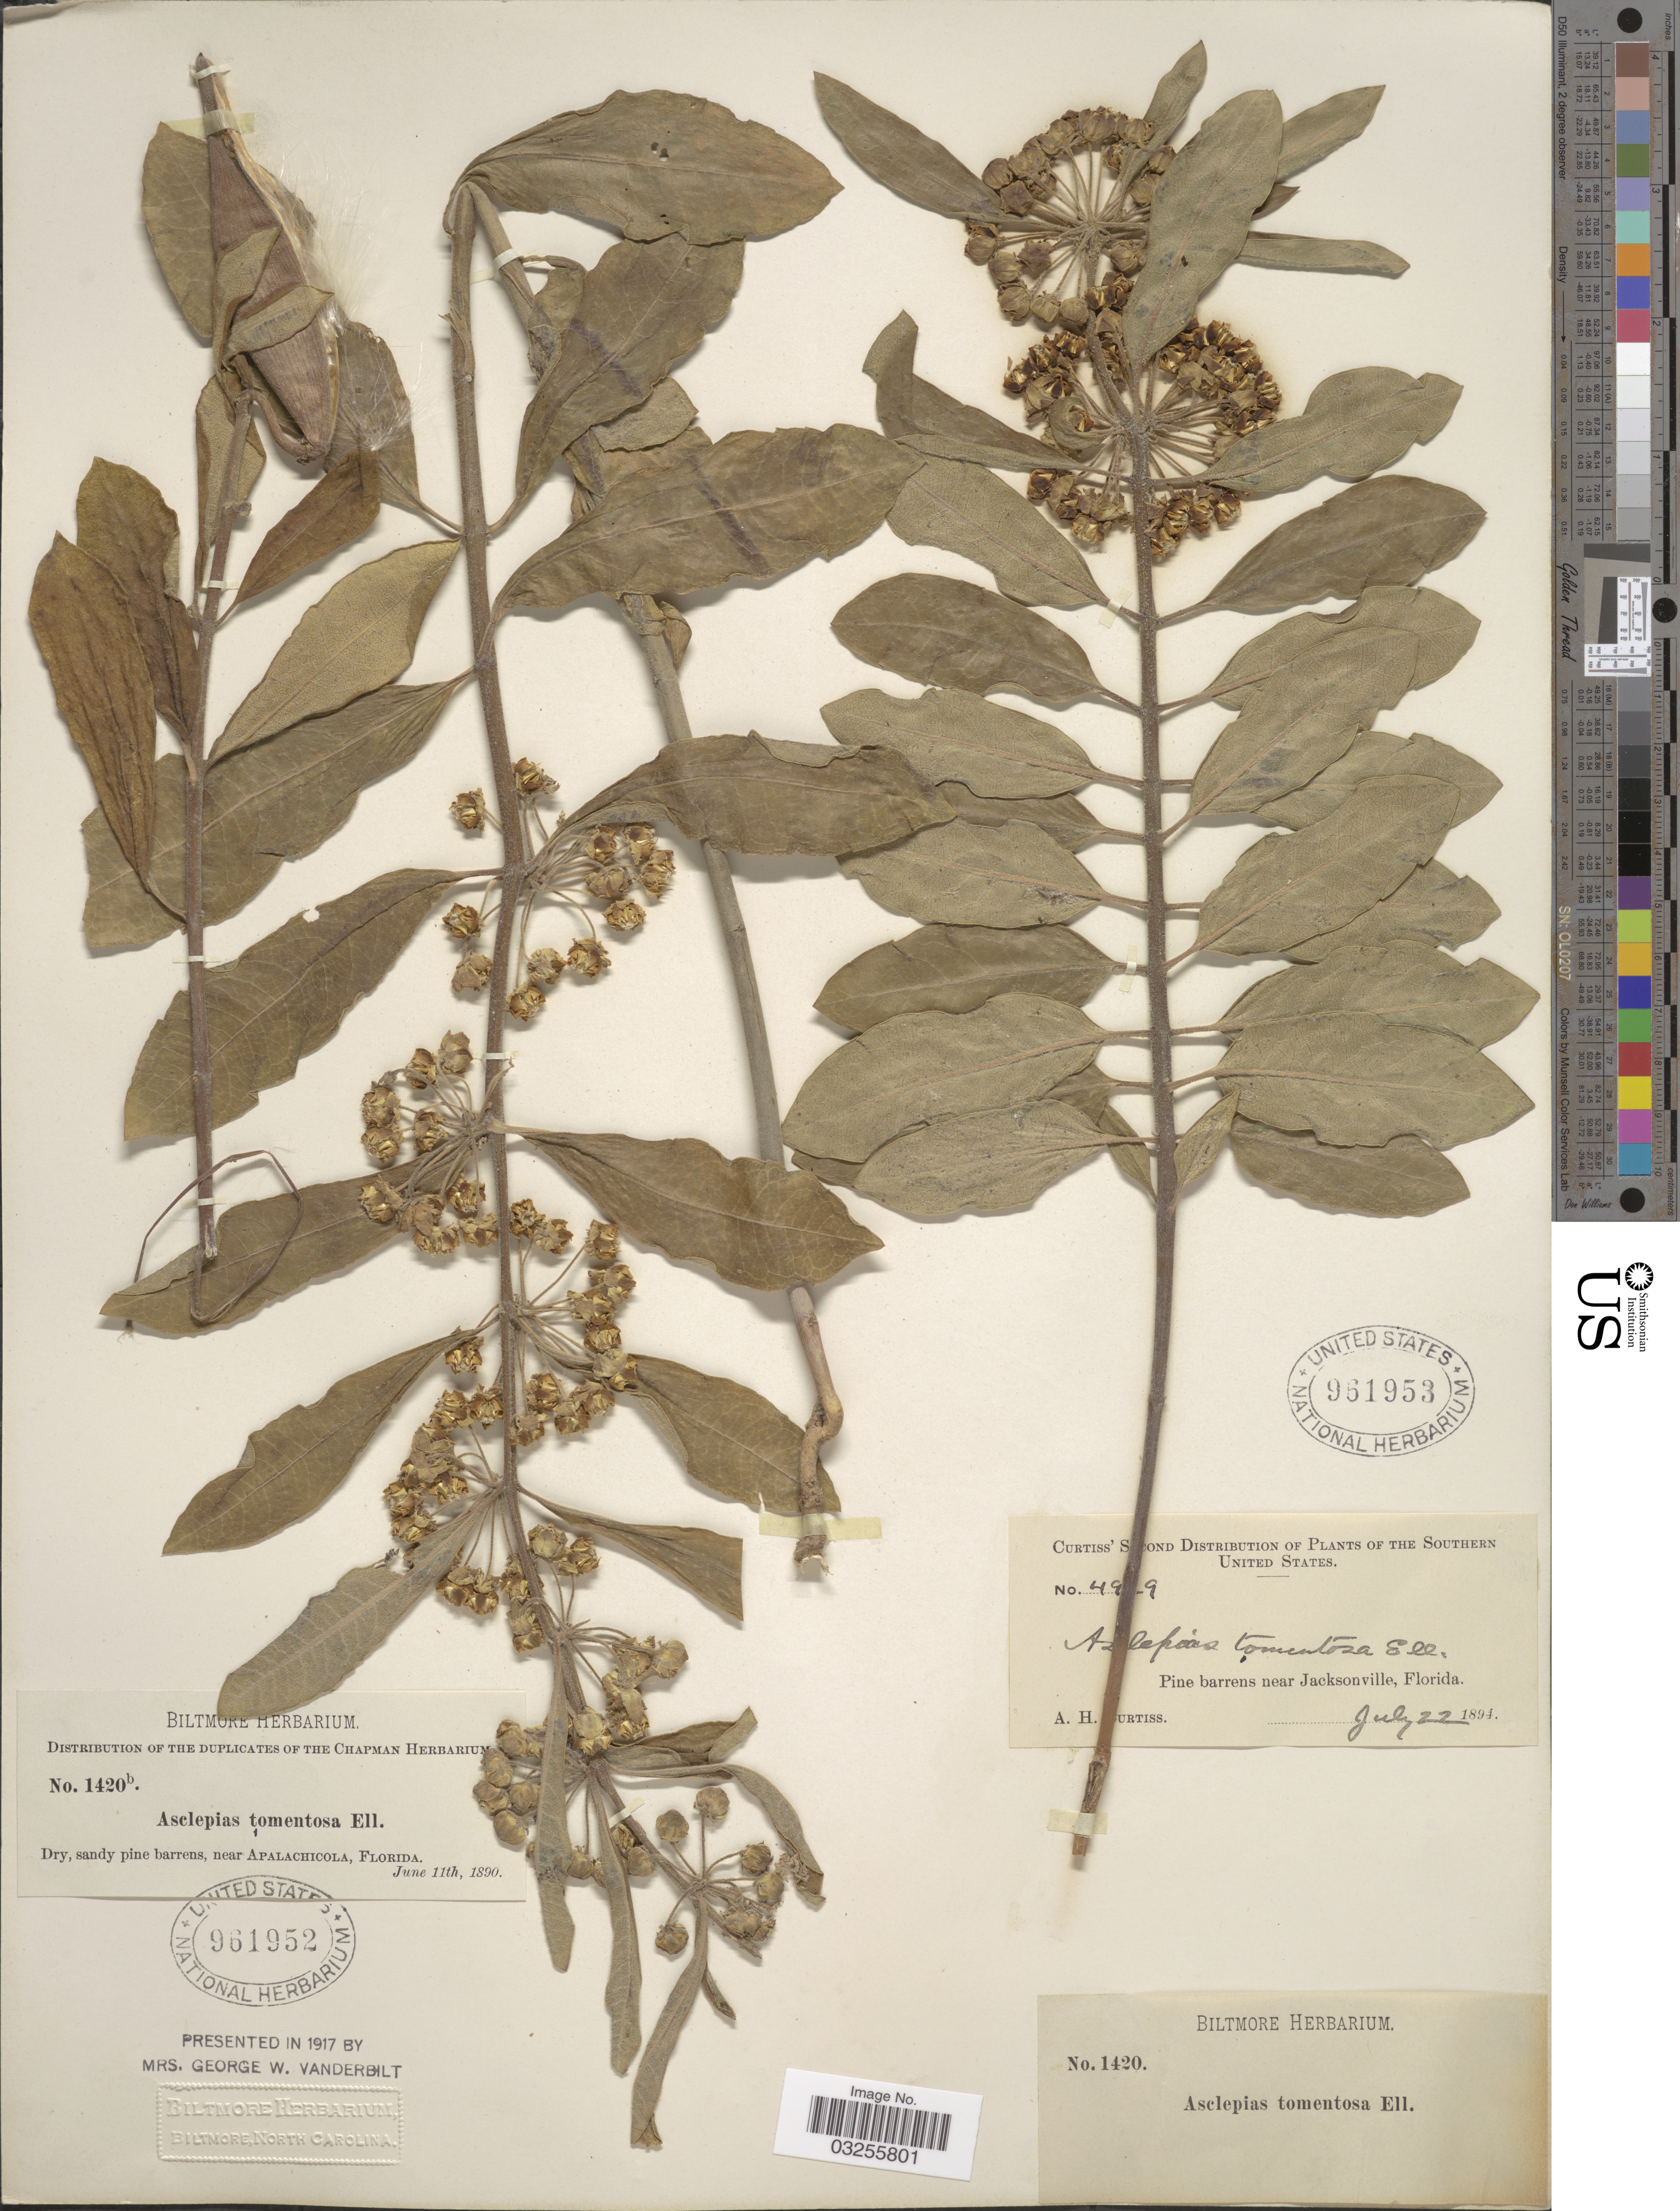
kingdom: Plantae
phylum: Tracheophyta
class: Magnoliopsida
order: Gentianales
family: Apocynaceae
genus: Asclepias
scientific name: Asclepias tomentosa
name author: Elliott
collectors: ex herb. Biltmore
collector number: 1420 b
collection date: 1890-06-11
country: United States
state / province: Florida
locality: Near Apalachicola.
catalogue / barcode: US 961952